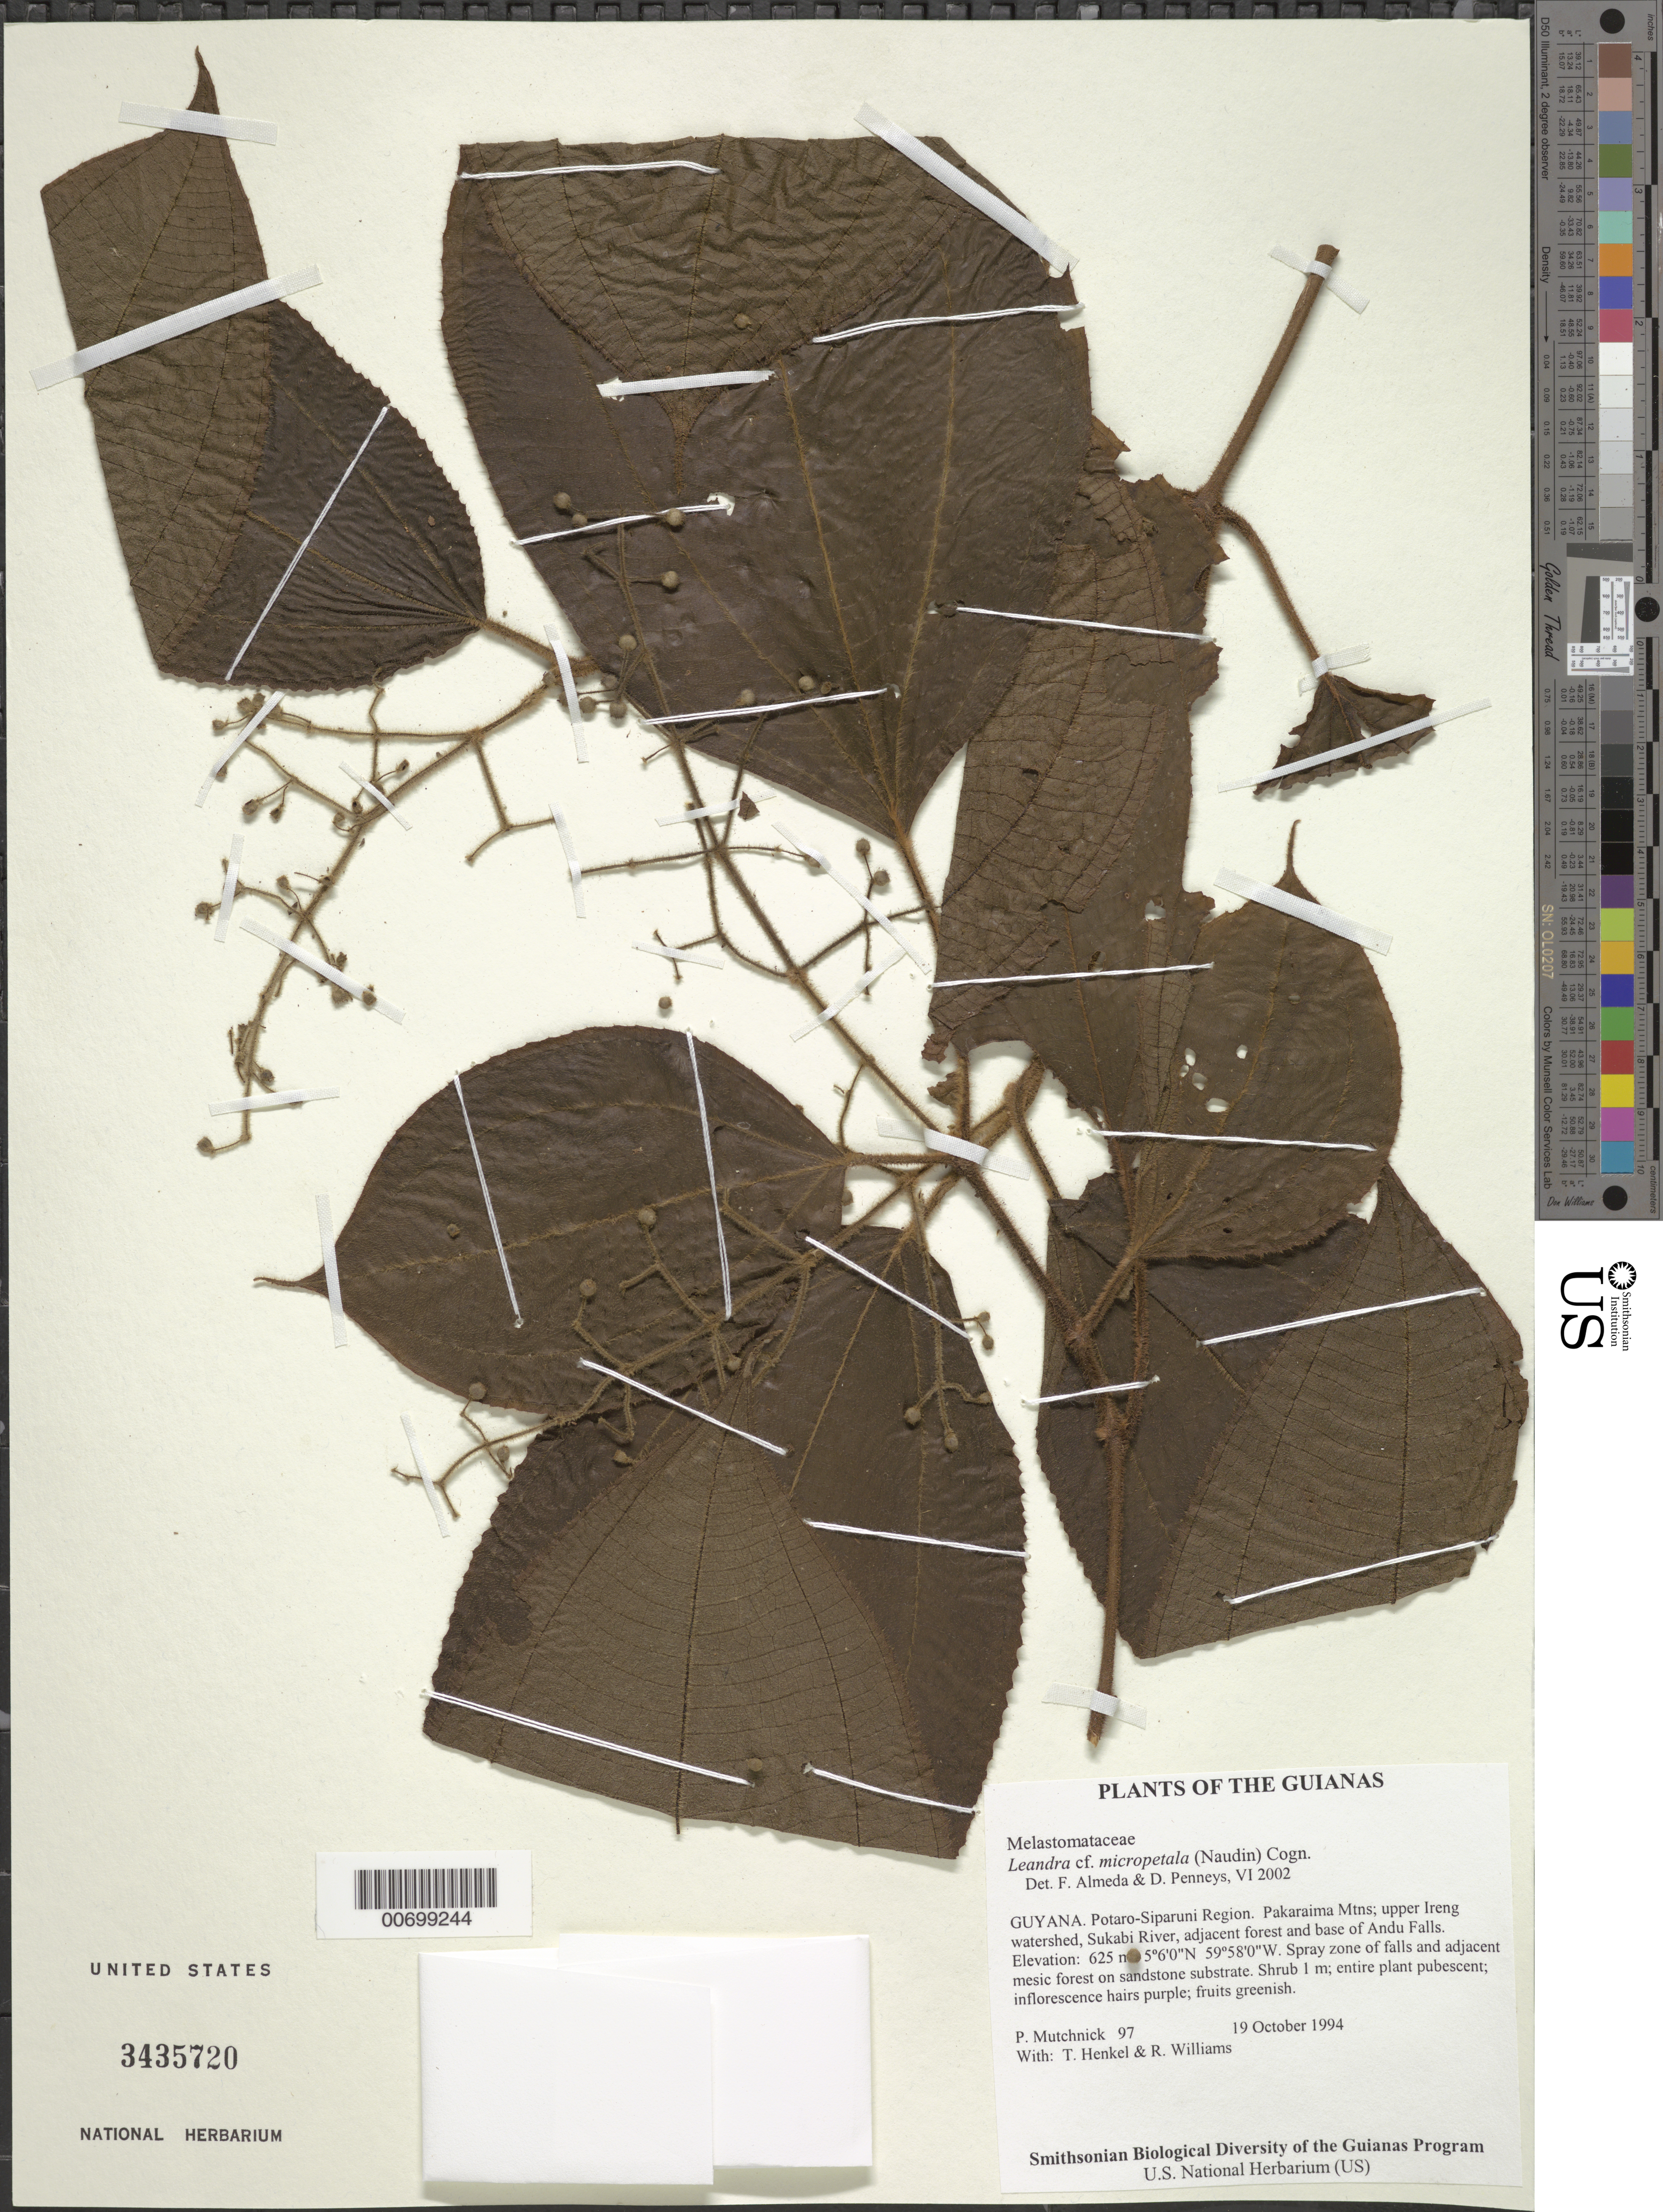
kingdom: Plantae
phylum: Tracheophyta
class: Magnoliopsida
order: Myrtales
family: Melastomataceae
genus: Leandra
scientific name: Leandra micropetala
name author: (Naudin) Cogn.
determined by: Almeda, F.; Penneys, D. S.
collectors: P. Mutchnick, T. Henkel & R. Williams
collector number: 97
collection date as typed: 19 October 1994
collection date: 1994-10-19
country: Guyana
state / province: Potaro-Siparuni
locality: Pakaraima Mtns; upper Ireng watershed, Sukabi River, adjacent forest and base of Andu Falls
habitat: Spray zone of falls and adjacent mesic forest on sandstone substrate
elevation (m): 625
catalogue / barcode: US 3435720